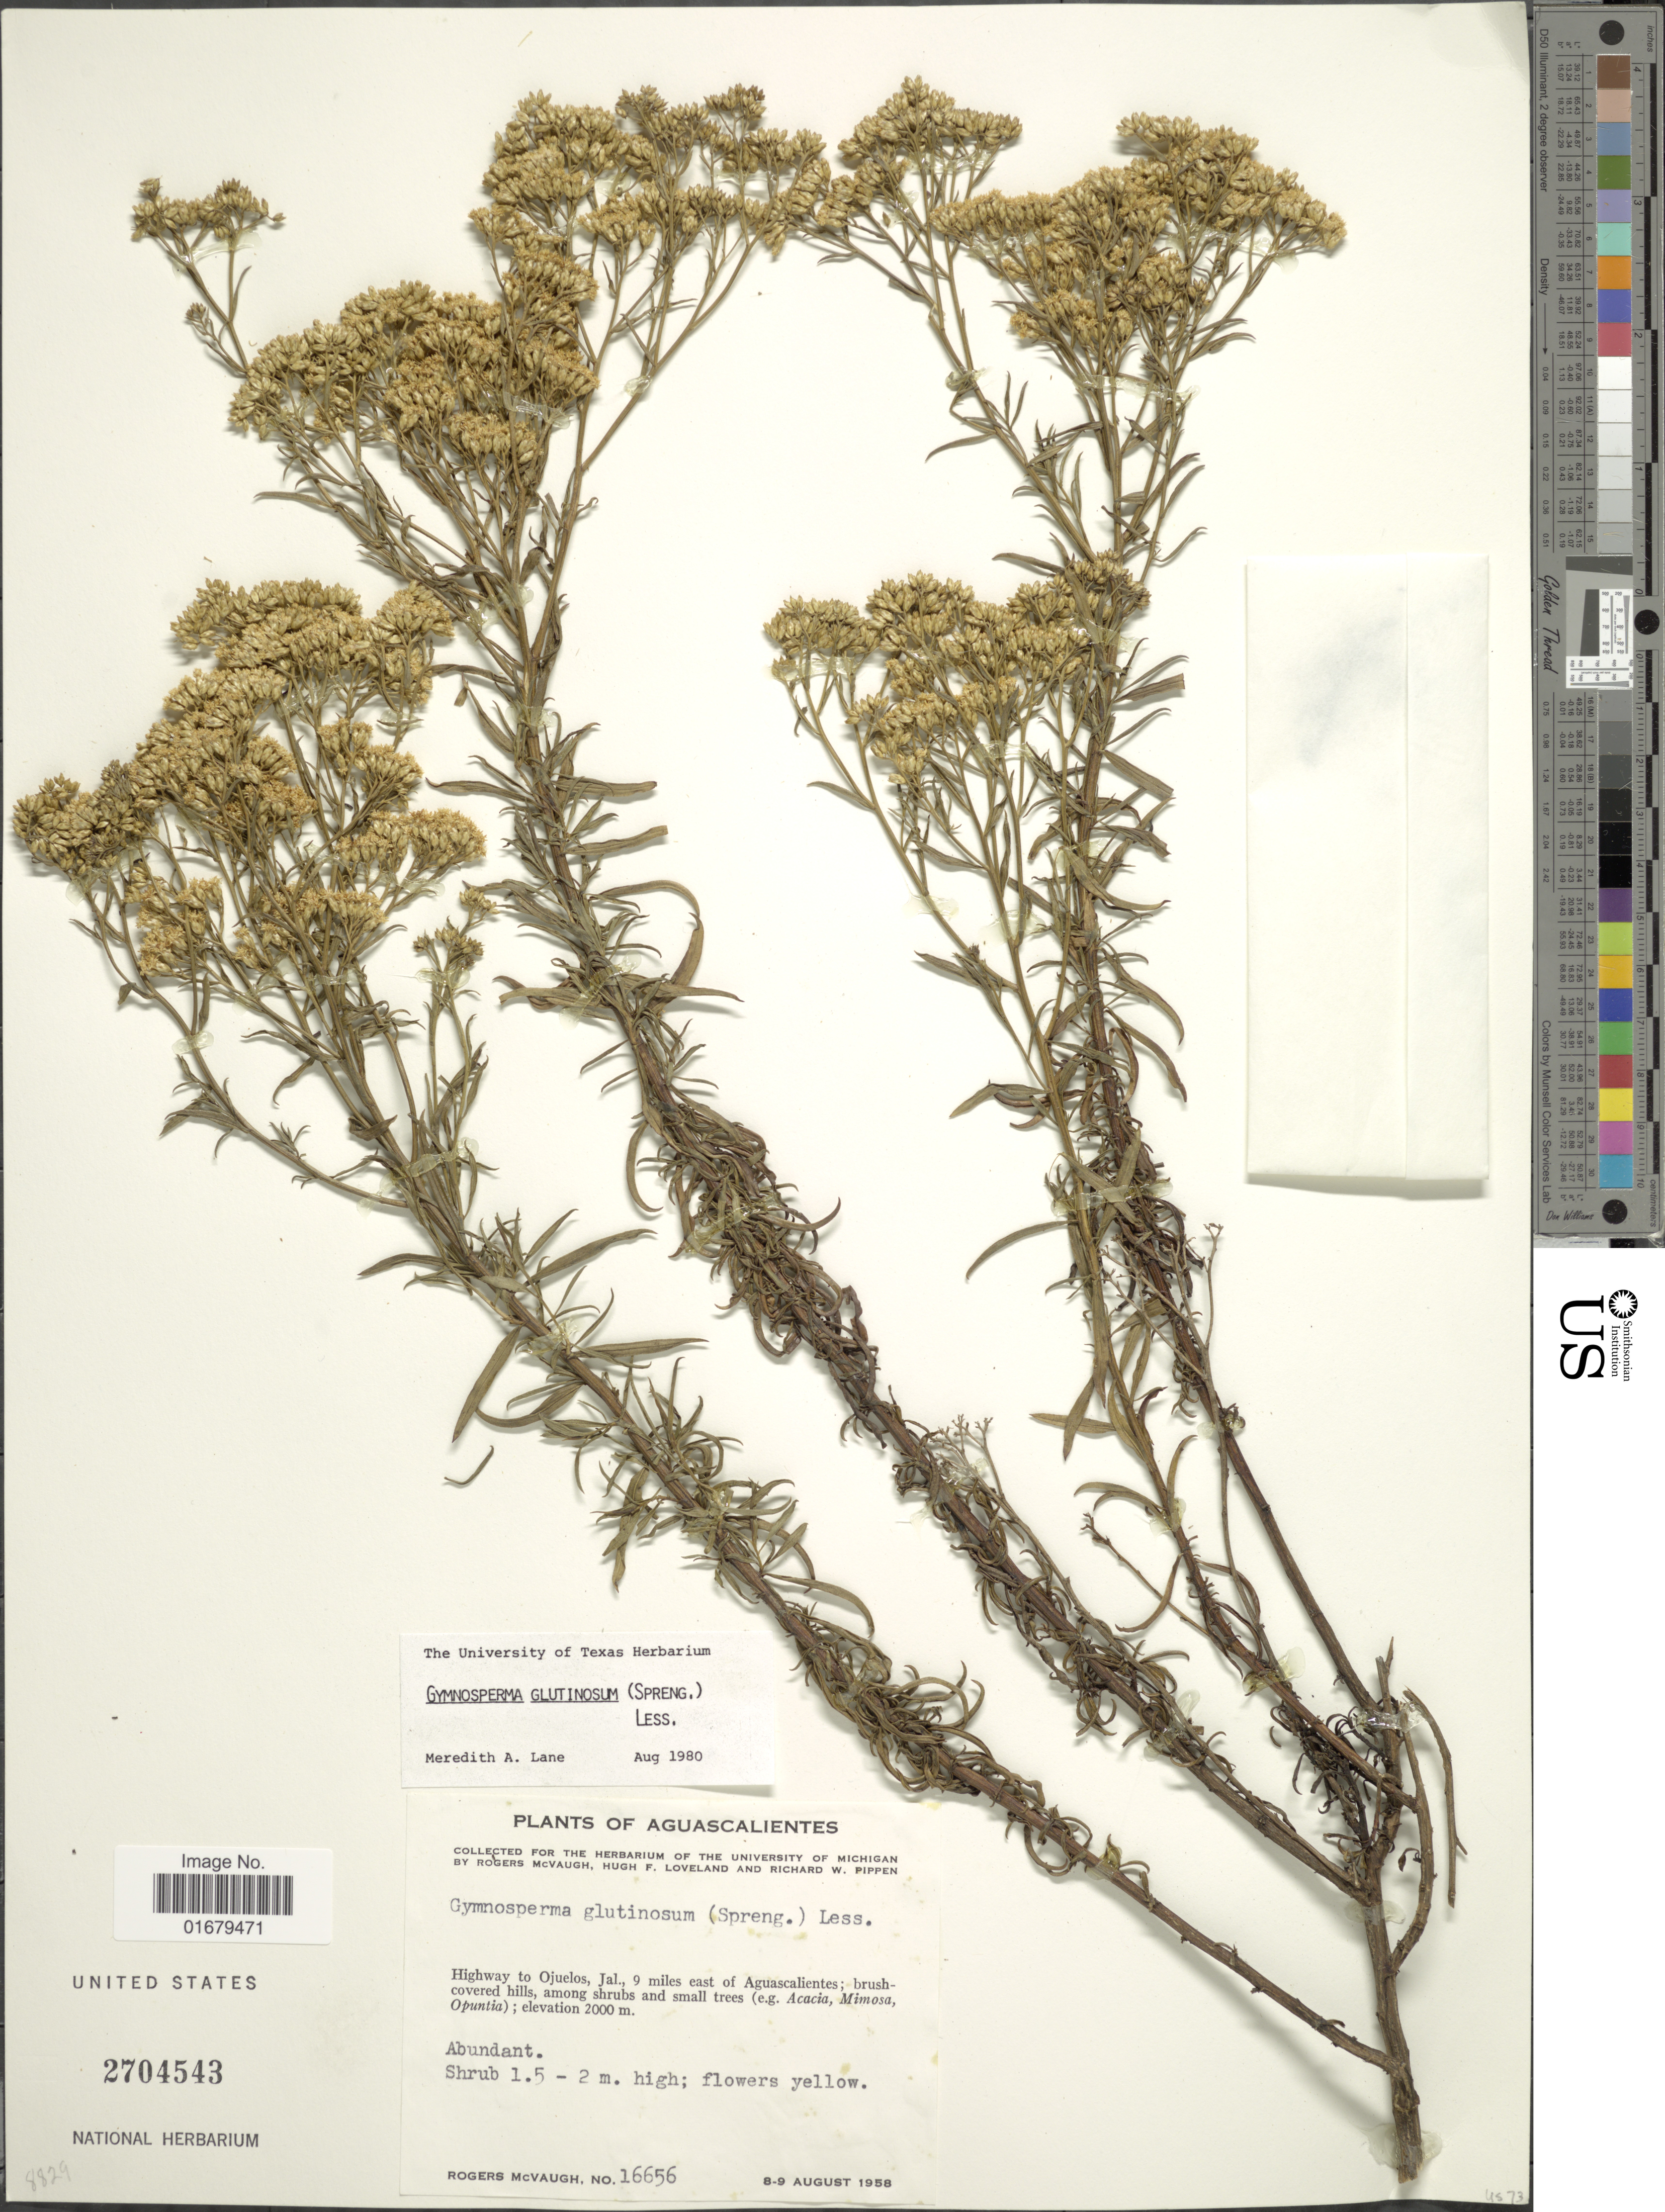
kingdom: Plantae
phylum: Tracheophyta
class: Magnoliopsida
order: Asterales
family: Asteraceae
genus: Gymnosperma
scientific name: Gymnosperma glutinosum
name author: (Spreng.) Less.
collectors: R. McVaugh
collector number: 16656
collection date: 1958-08-08/1958-08-09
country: Mexico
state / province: Aguascalientes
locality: Highway to Ojuelos, Jal., 9 miles east of Aguascalientes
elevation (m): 2000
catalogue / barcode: US 2704543